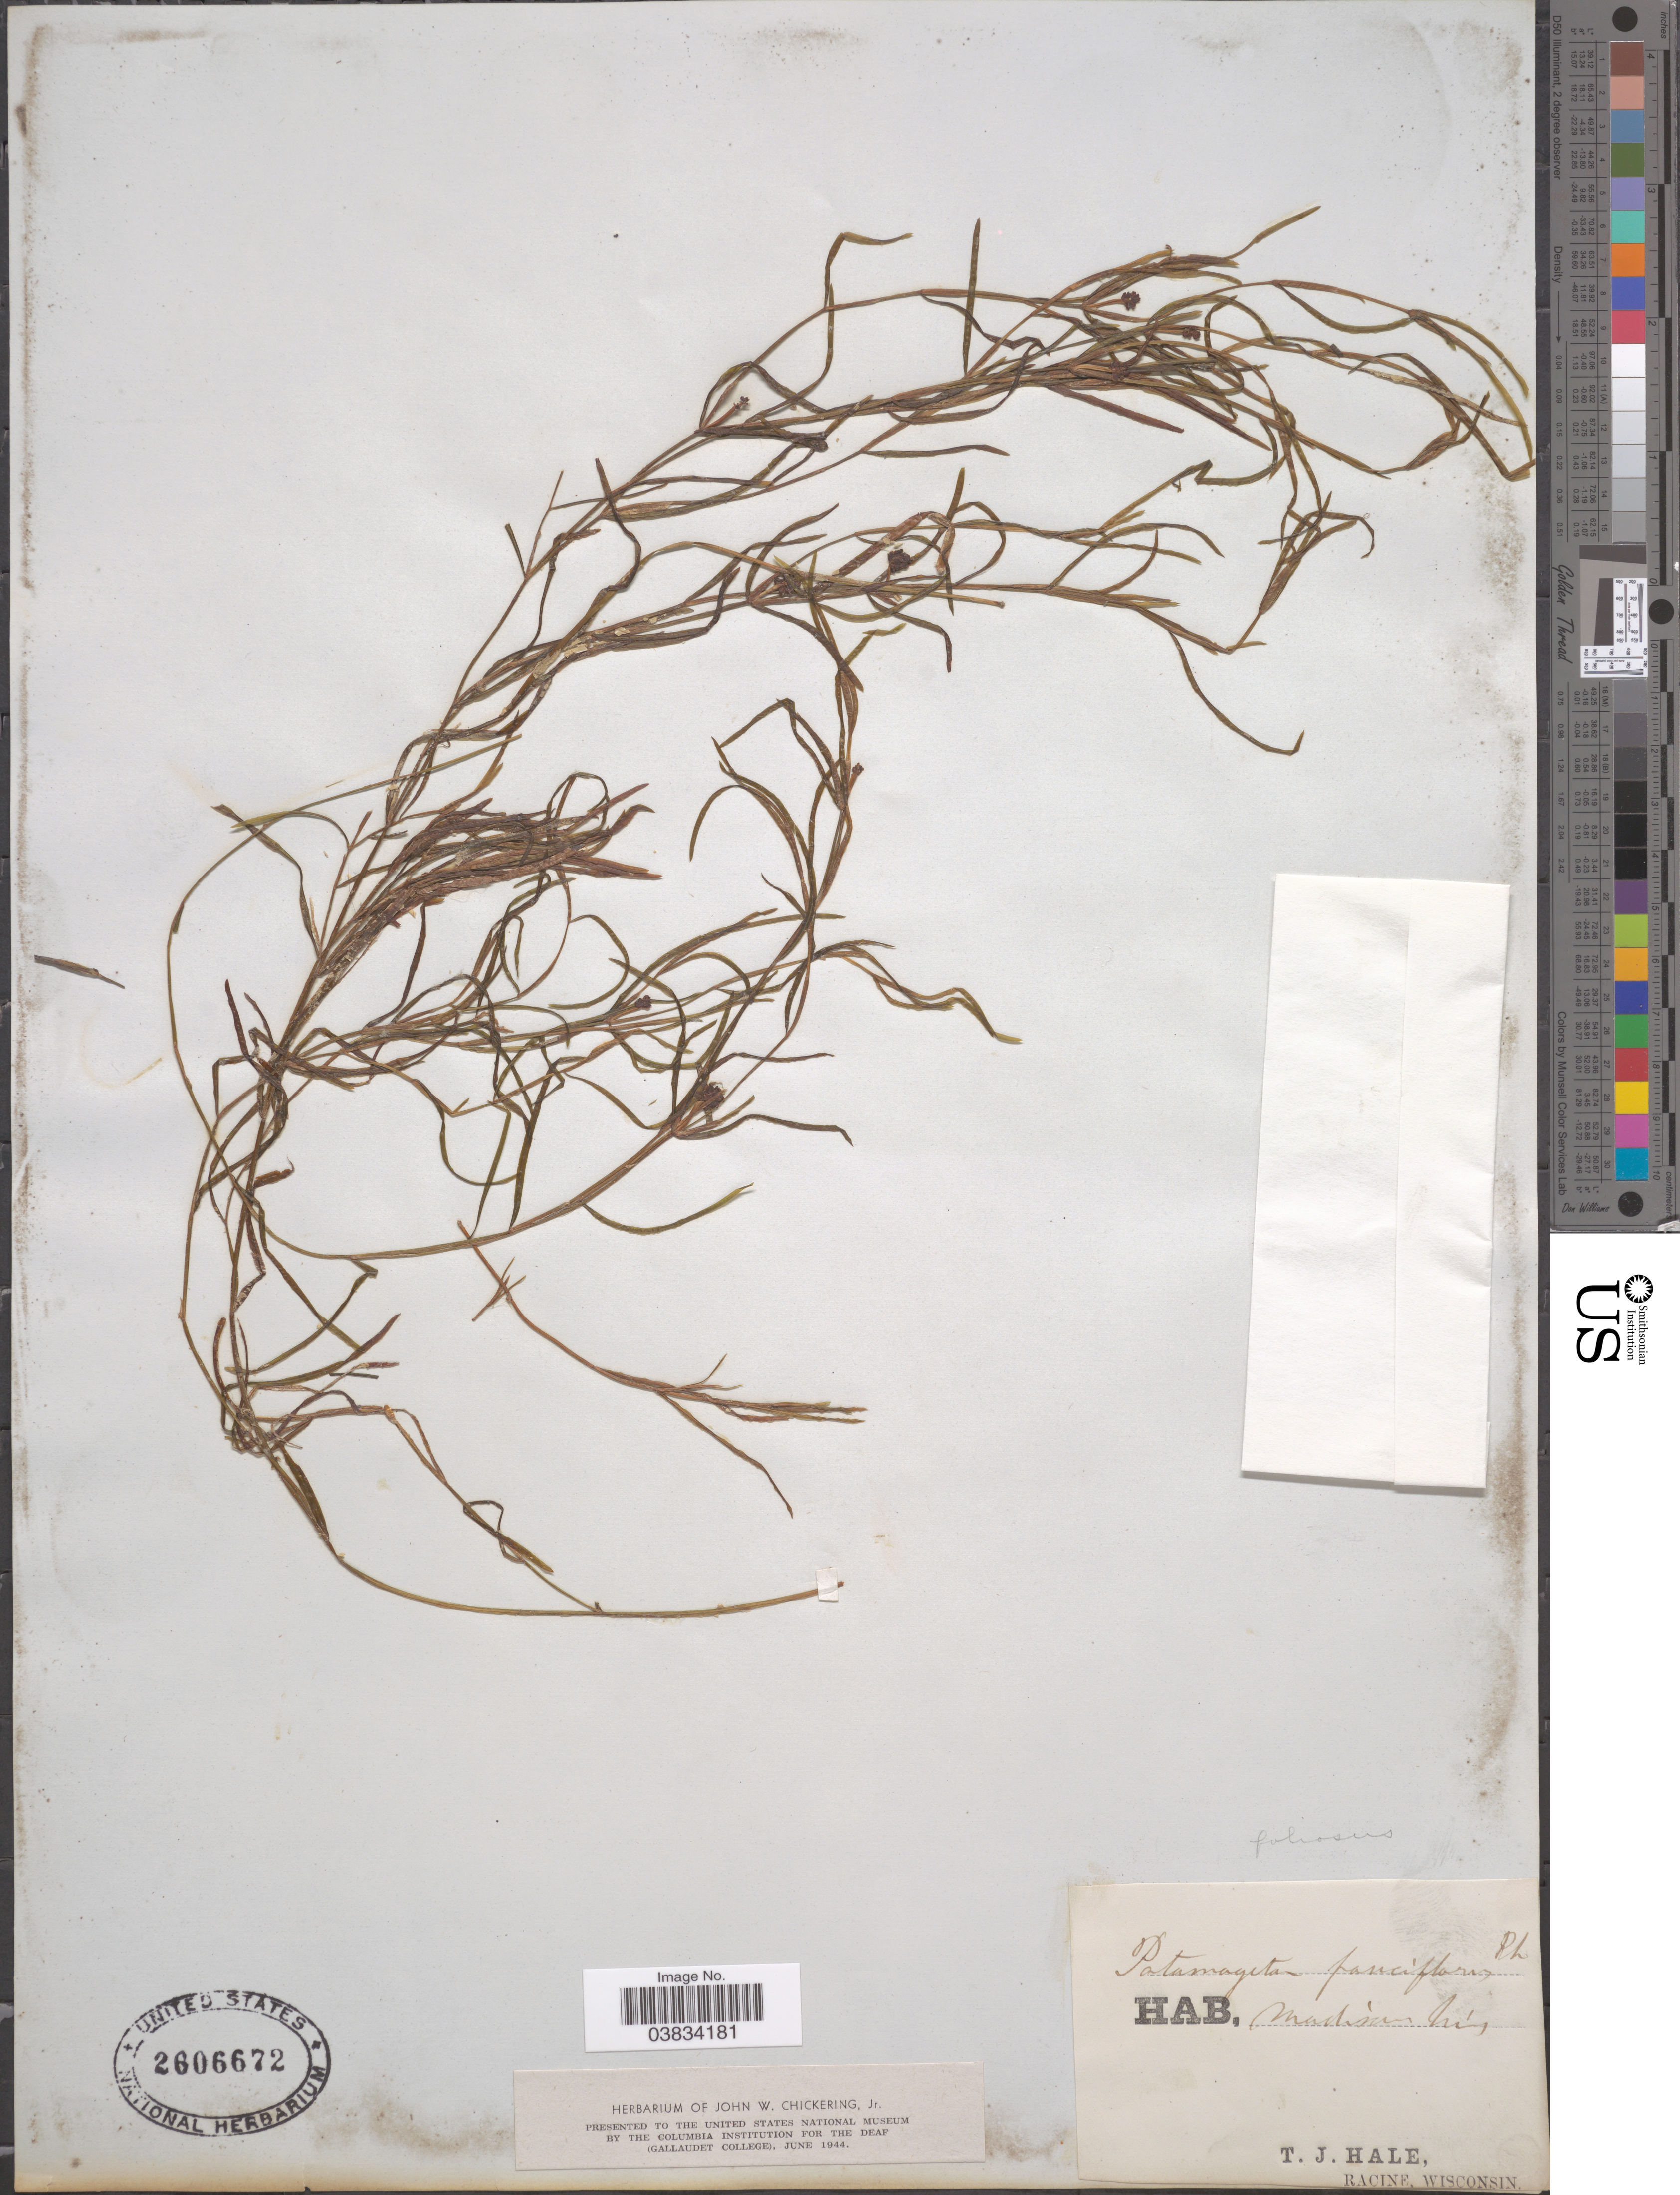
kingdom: Plantae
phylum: Tracheophyta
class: Liliopsida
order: Alismatales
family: Potamogetonaceae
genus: Potamogeton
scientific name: Potamogeton foliosus var. foliosus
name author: Raf.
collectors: T. Hale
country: United States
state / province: Wisconsin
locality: Madison, Wis.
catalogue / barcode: US 2606672